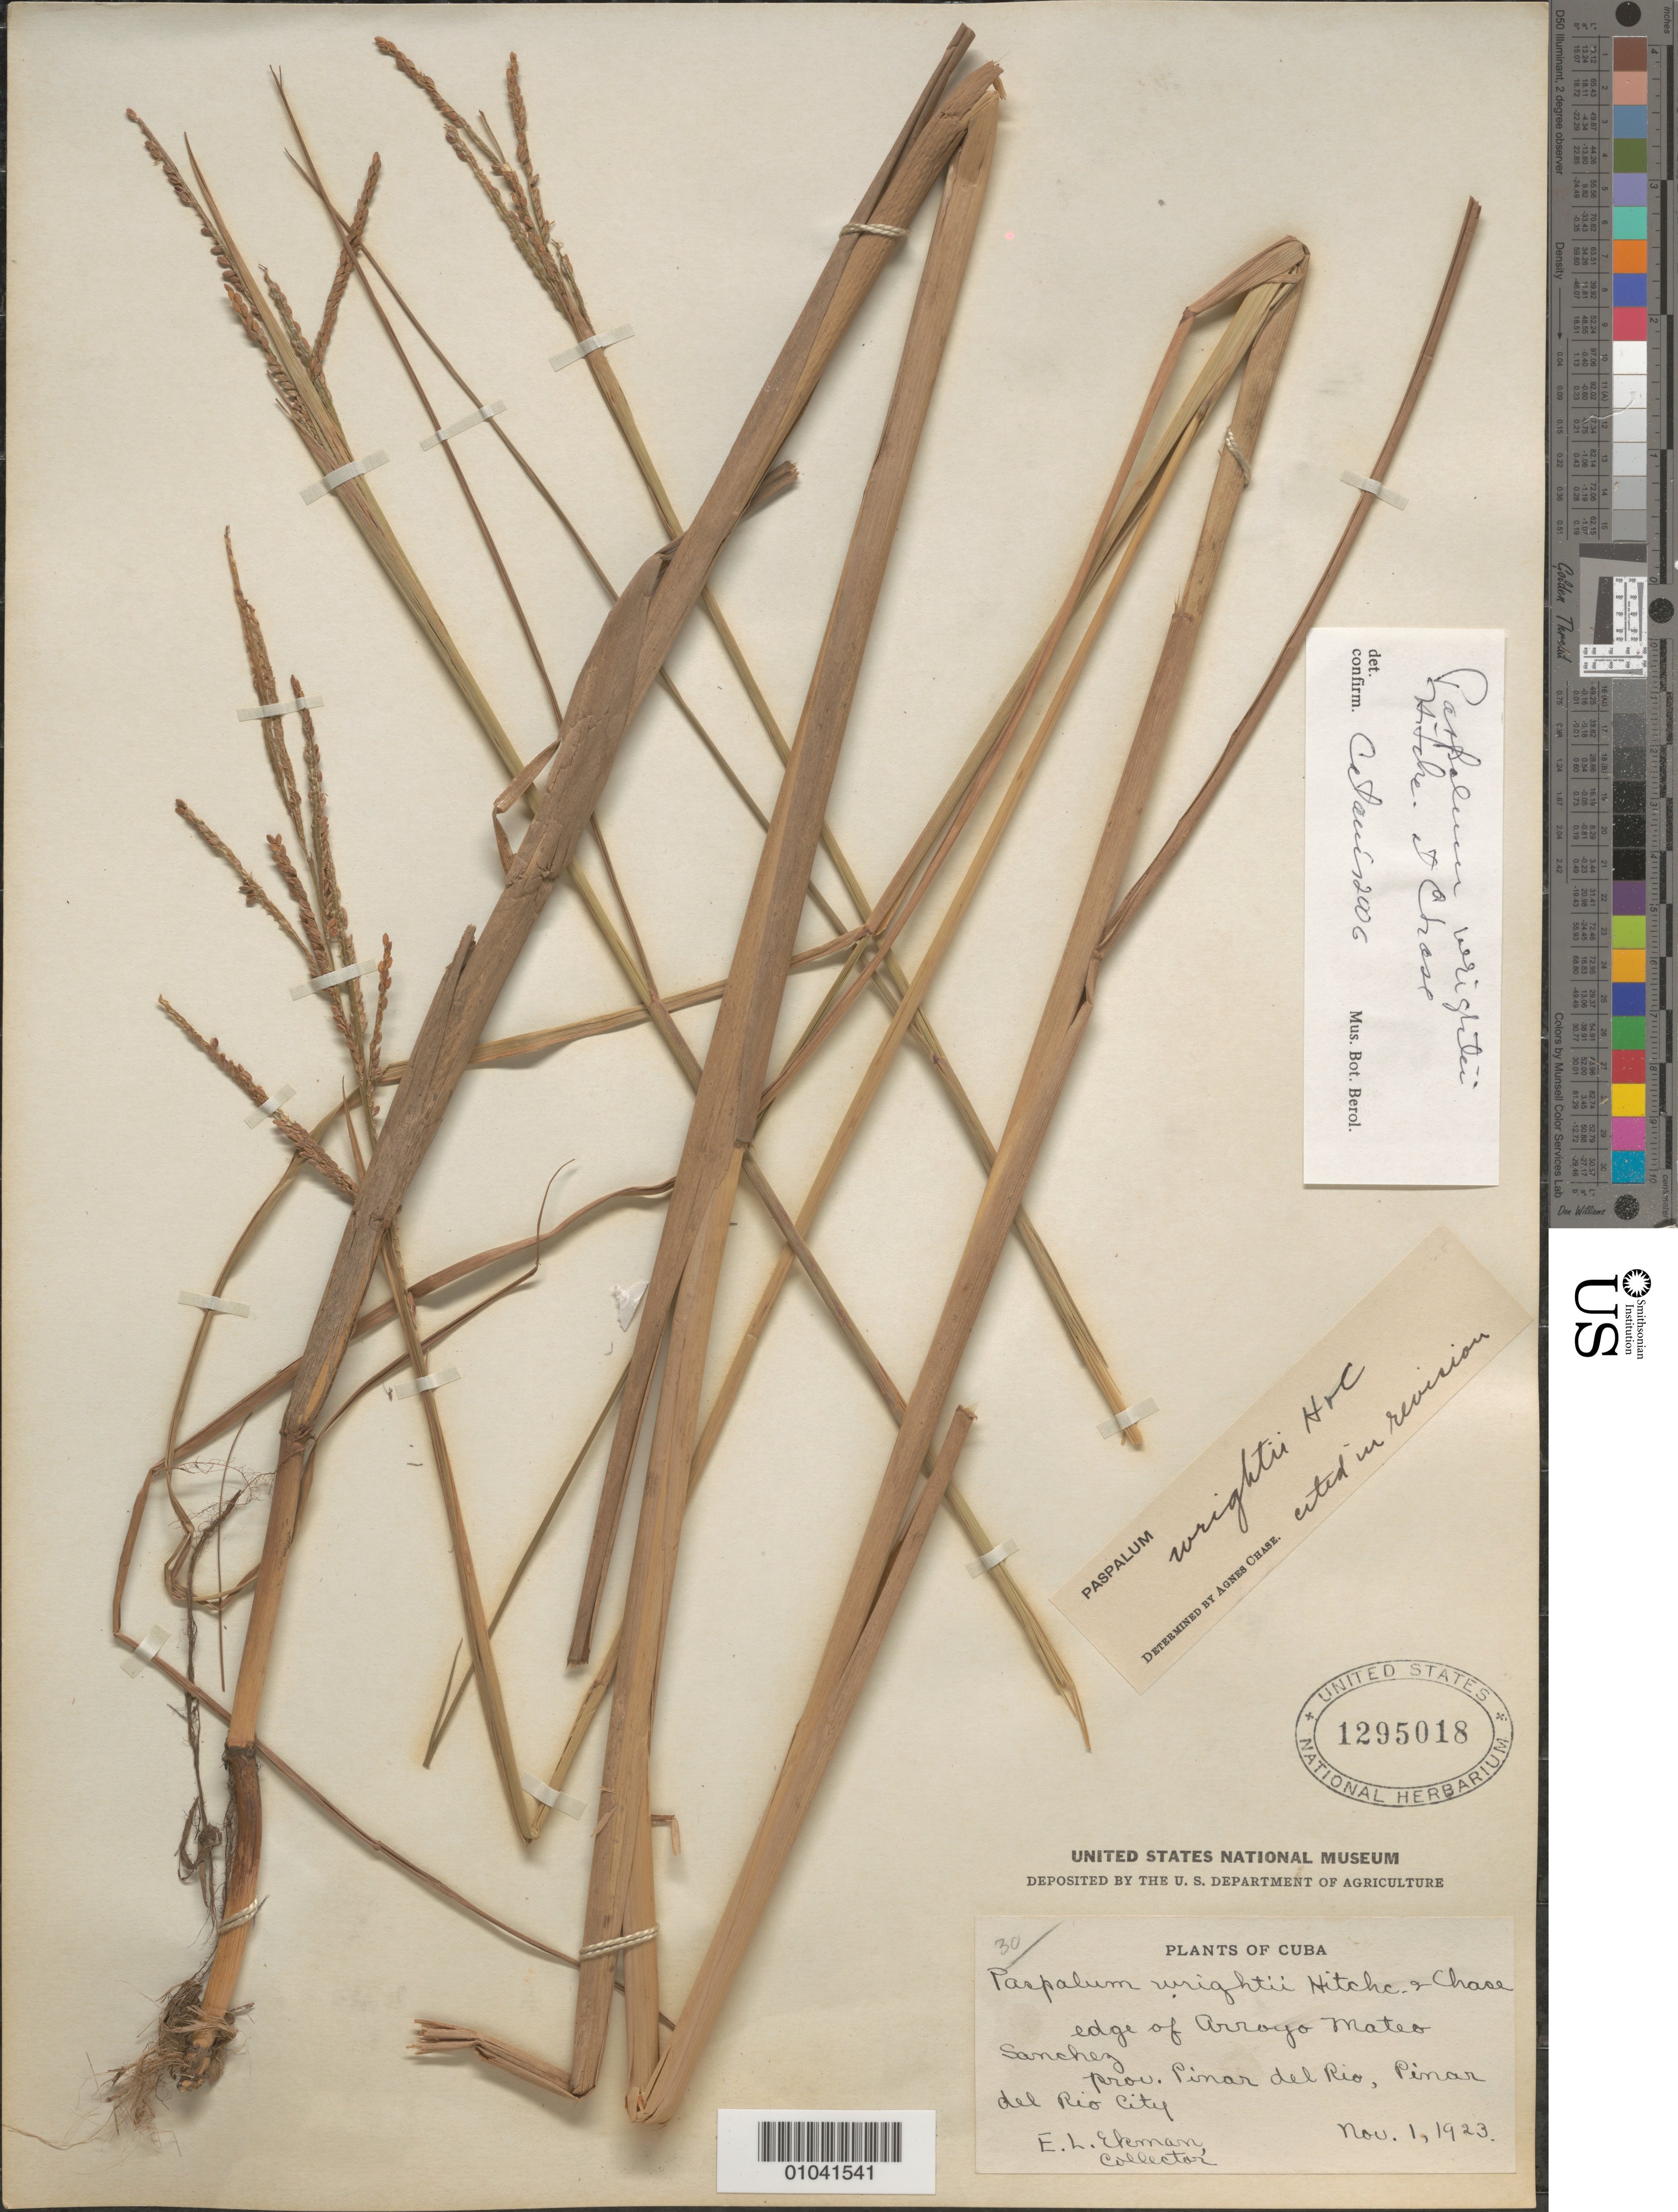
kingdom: Plantae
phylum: Tracheophyta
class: Liliopsida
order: Poales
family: Poaceae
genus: Paspalum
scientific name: Paspalum wrightii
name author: Hitchc. & Chase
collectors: E. L. Ekman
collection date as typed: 01 Nov 1923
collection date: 1923-11-01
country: Cuba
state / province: Pinar del Rio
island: Cuba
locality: Pinar del Rio City, edge of Arroyo Mateo Sanchez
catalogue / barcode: US 1295018